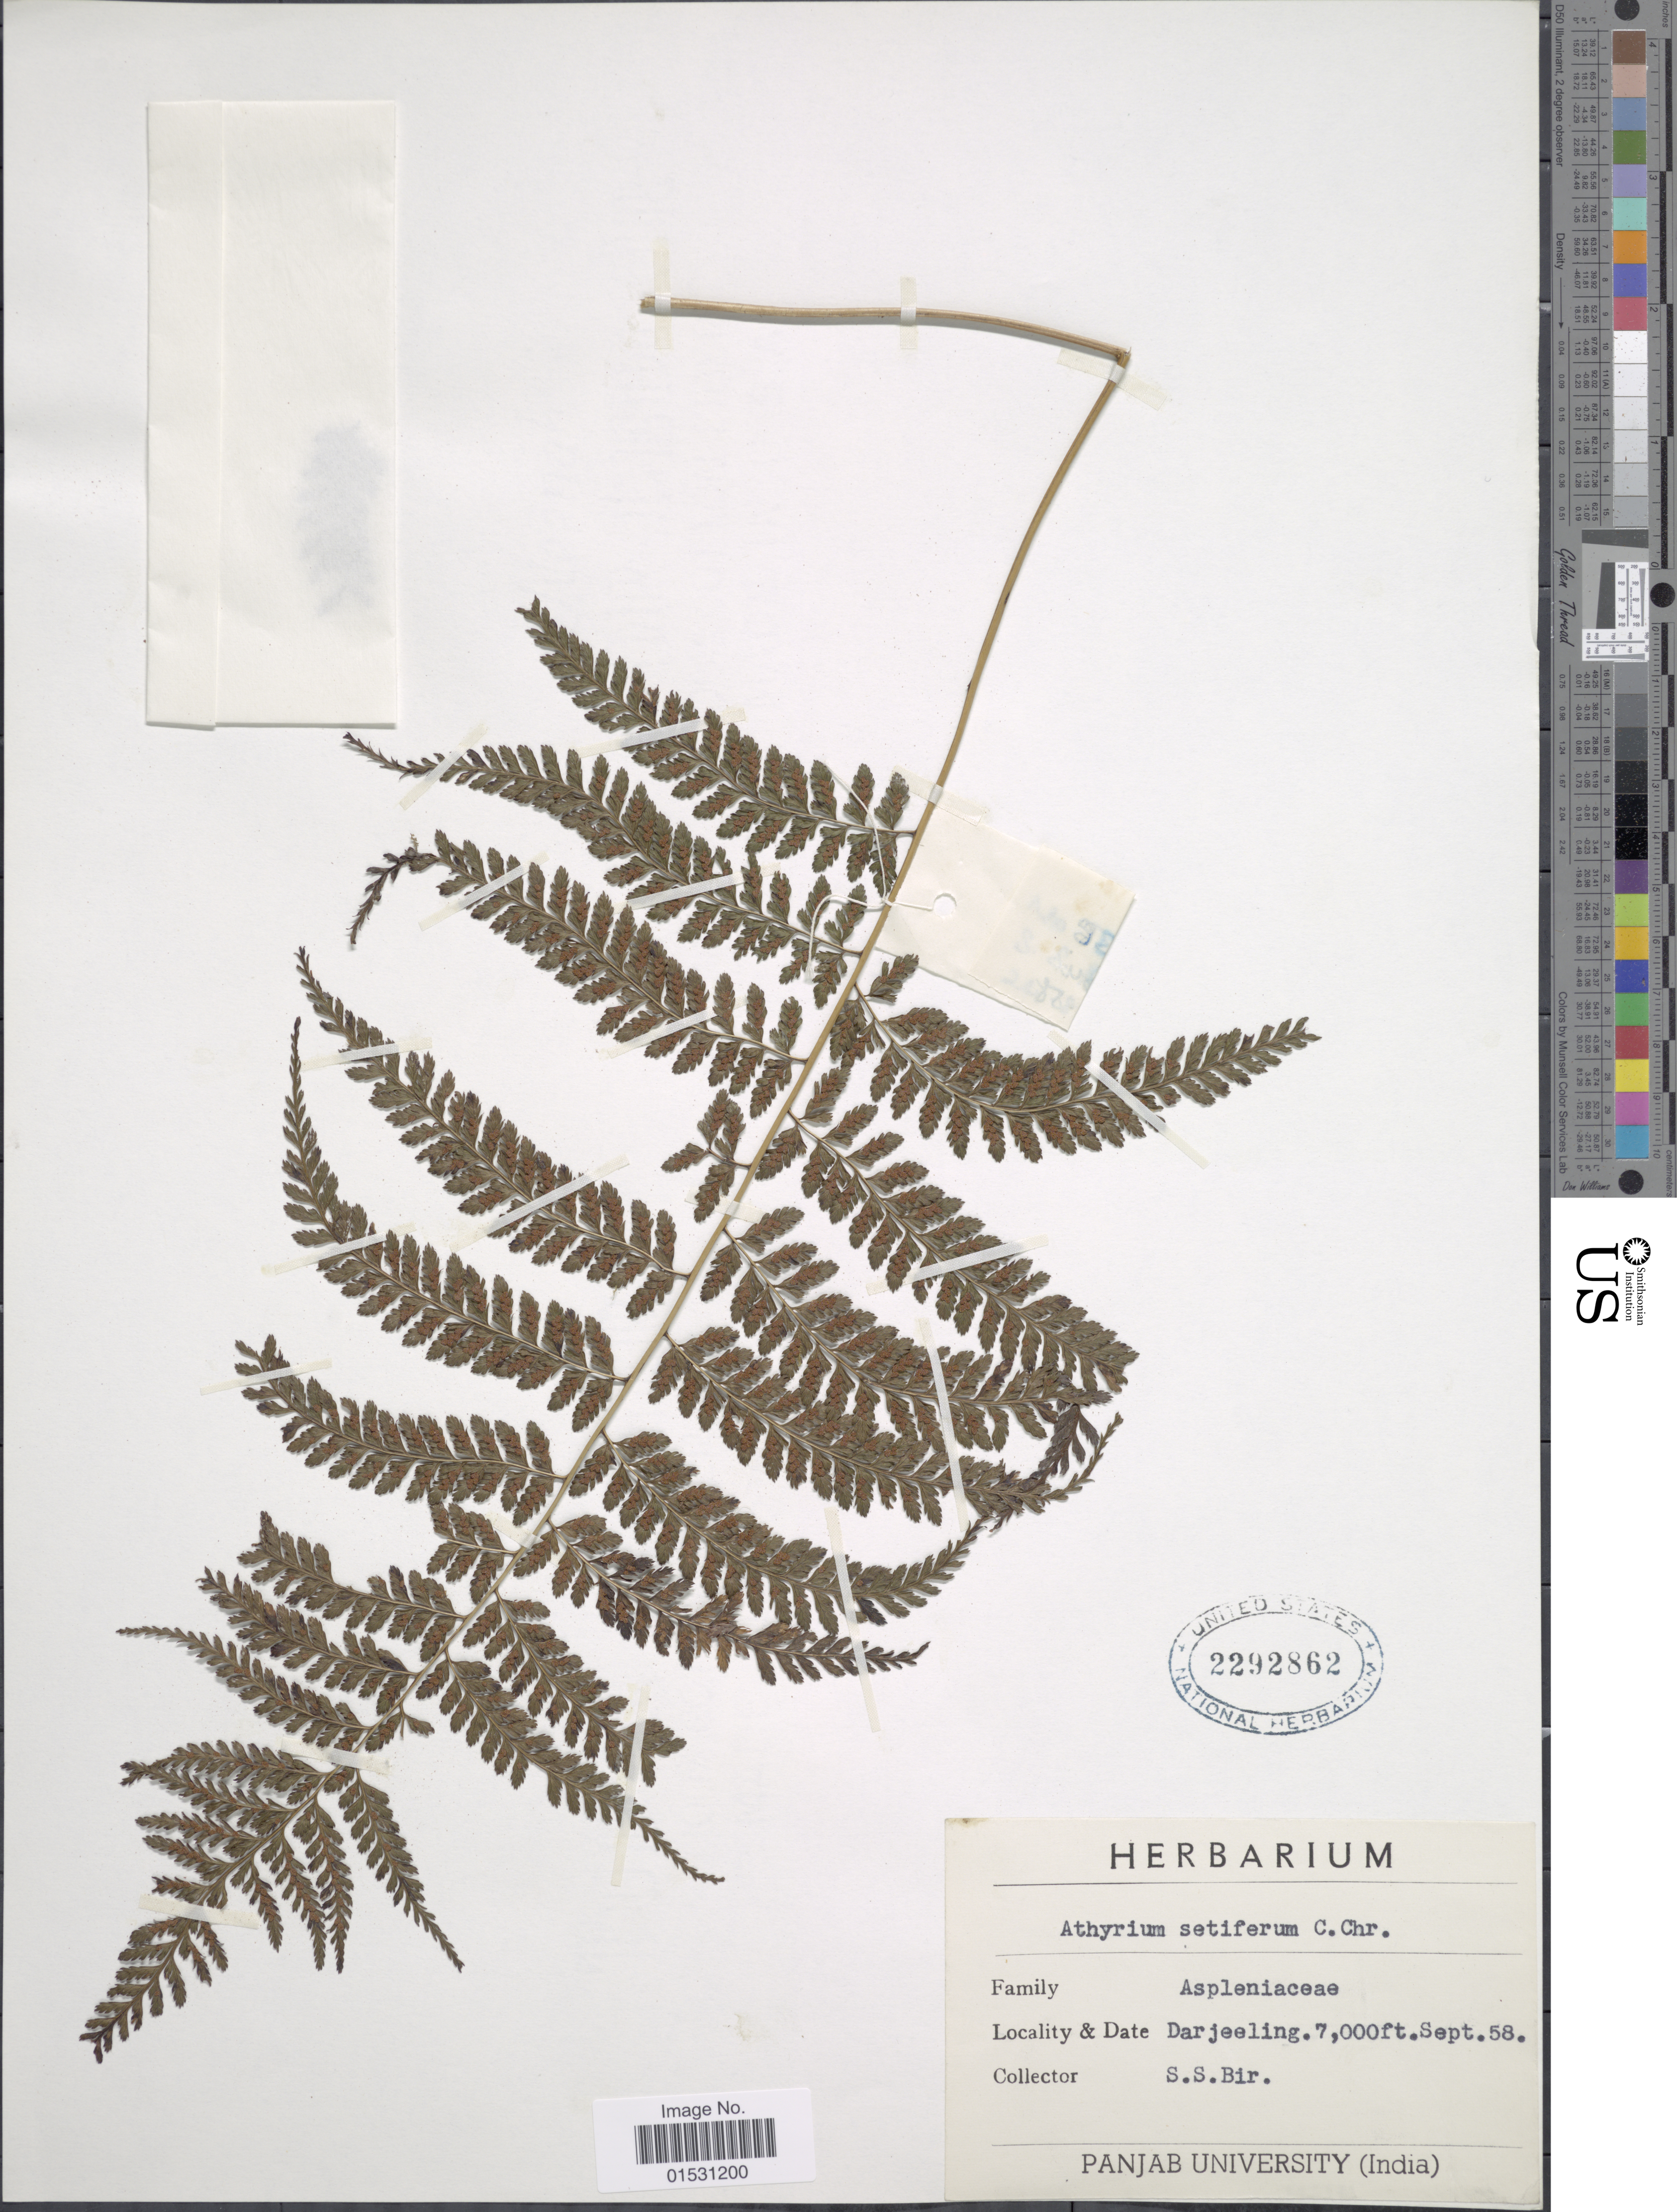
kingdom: Plantae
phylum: Tracheophyta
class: Polypodiopsida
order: Polypodiales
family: Athyriaceae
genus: Athyrium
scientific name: Athyrium setiferum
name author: C. Chr.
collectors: S. S. Bir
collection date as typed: Transcribed d/m/y: /9/58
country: India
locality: Darjeeling.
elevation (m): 2134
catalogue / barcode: US 2292862